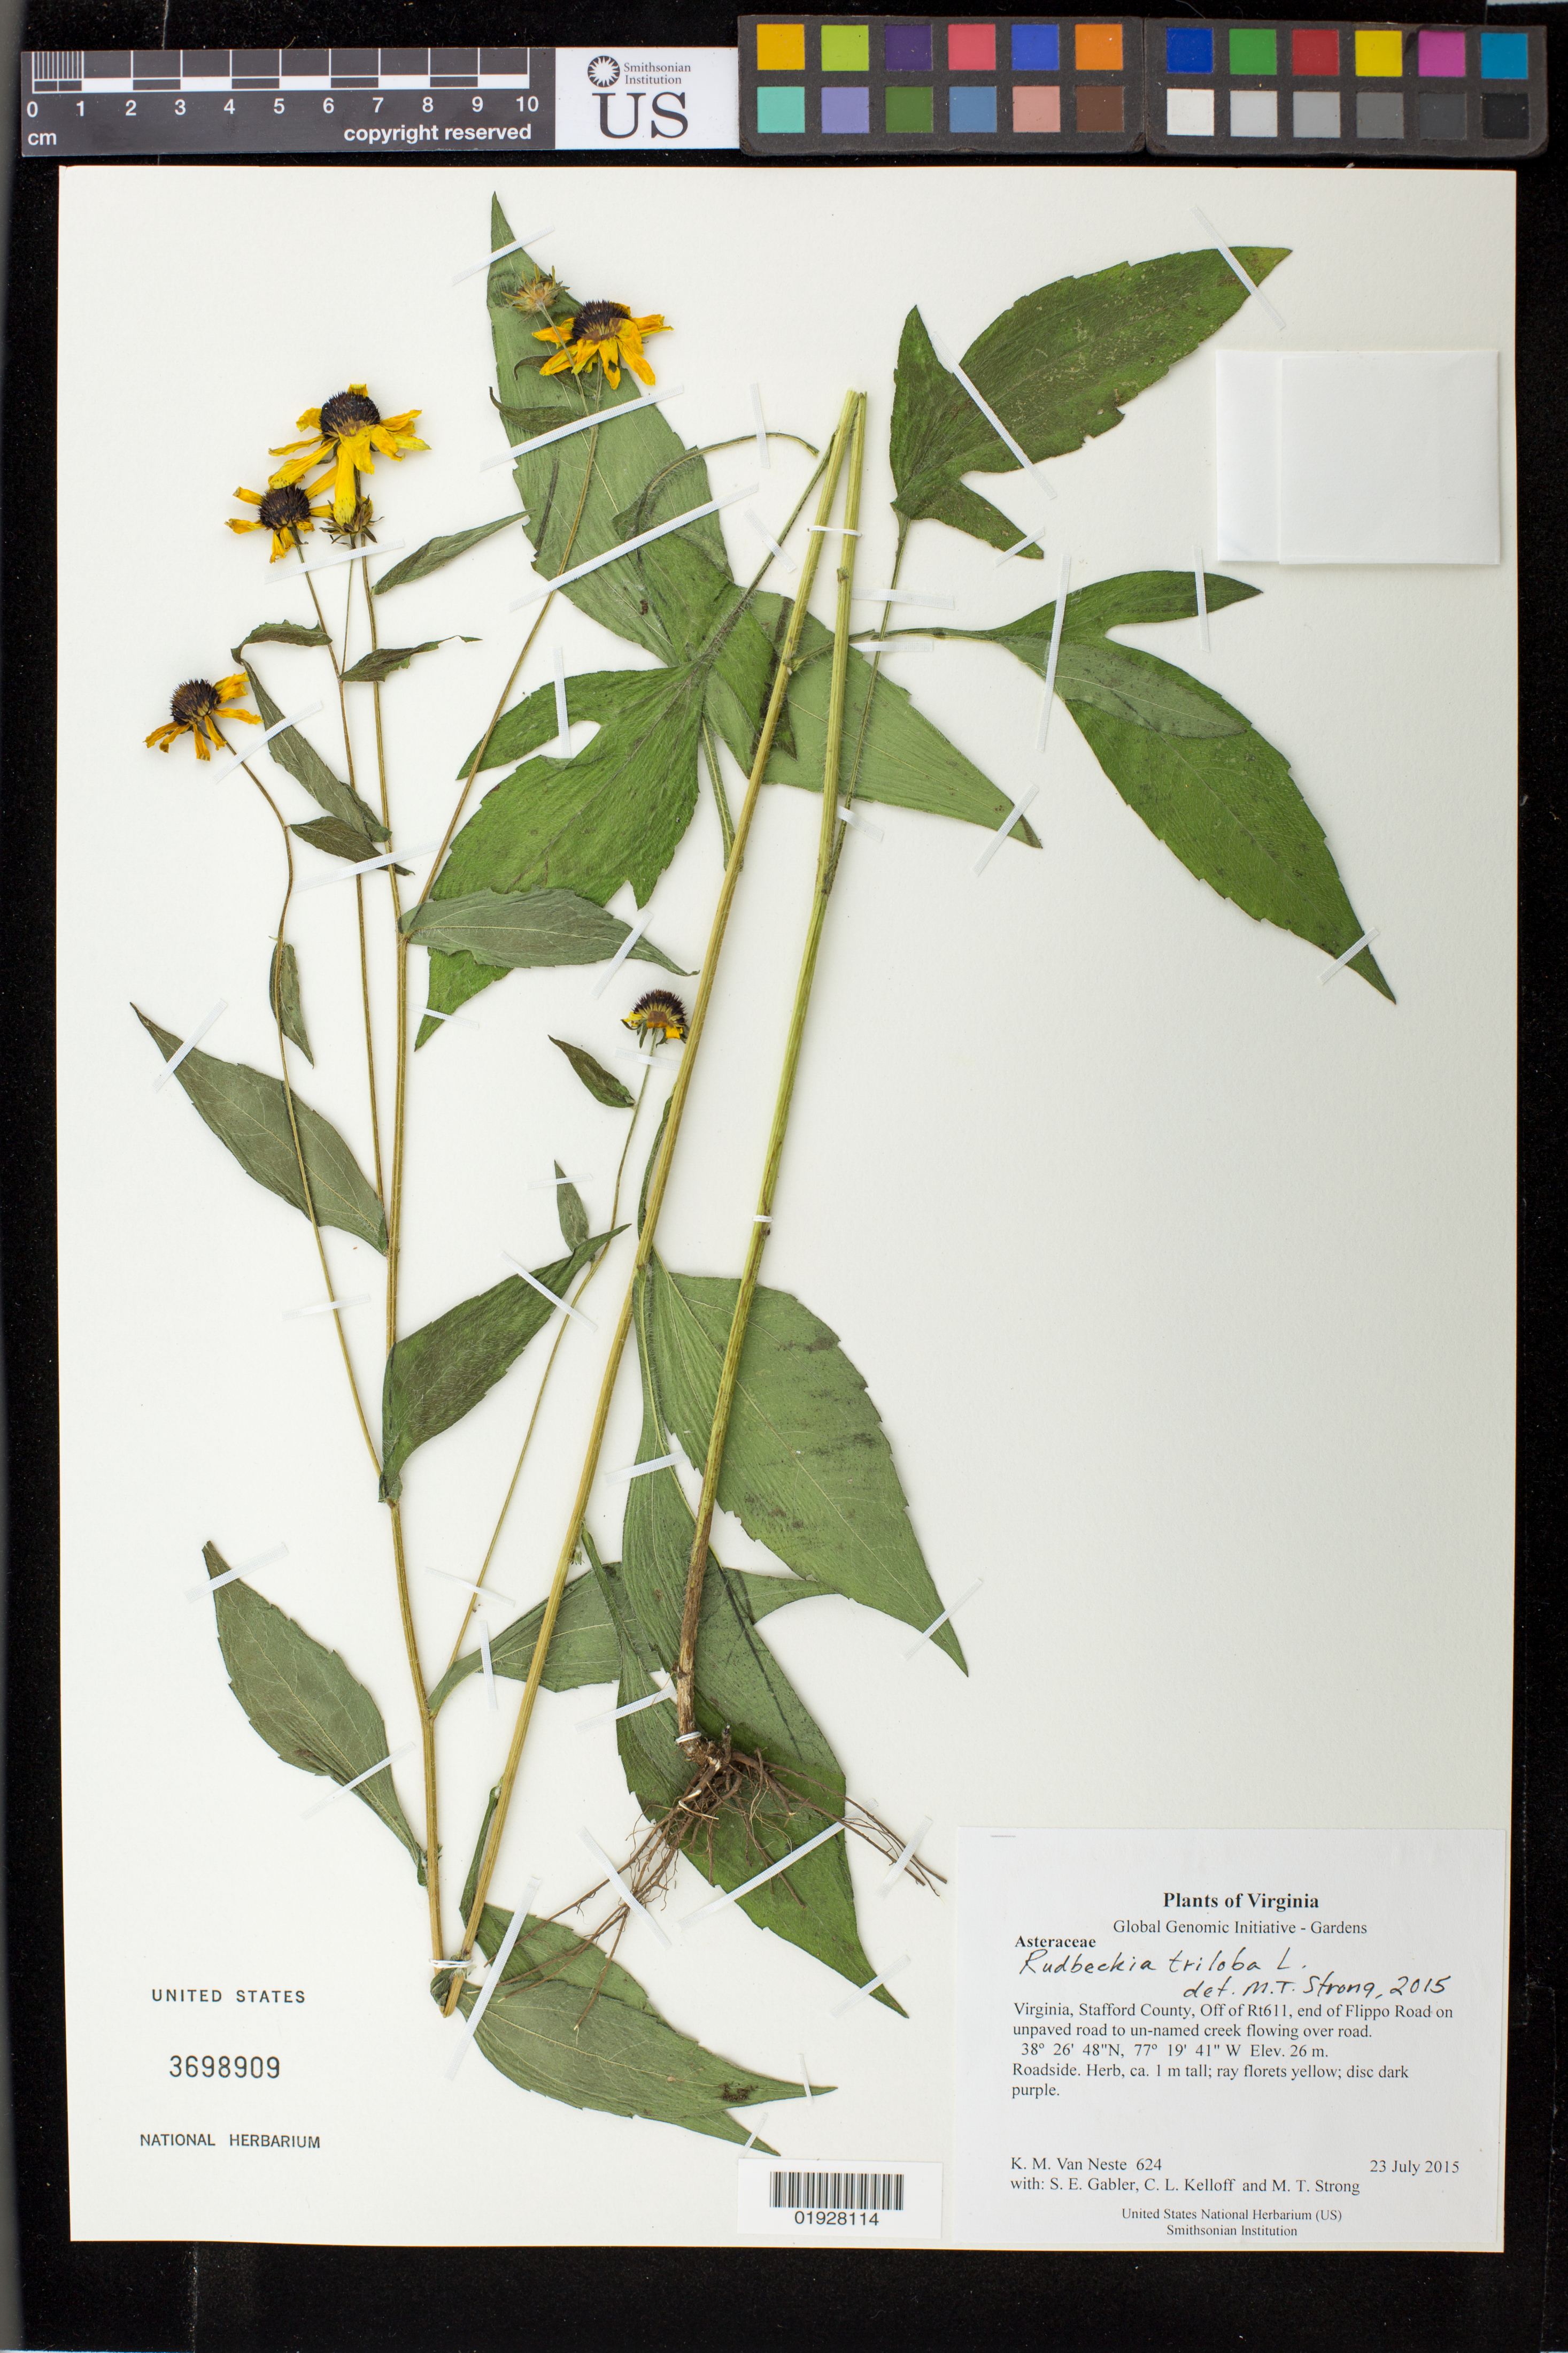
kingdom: Plantae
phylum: Tracheophyta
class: Magnoliopsida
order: Asterales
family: Asteraceae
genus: Rudbeckia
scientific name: Rudbeckia triloba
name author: L.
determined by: Strong, M. T., (US), Smithsonian Institution - National Museum of Natural History (UNITED STATES)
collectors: K. M. Van Neste, S. E. Gabler, C. L. Kelloff & M. T. Strong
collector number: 624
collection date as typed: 23 July 2015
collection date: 2015-07-23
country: United States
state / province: Virginia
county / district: Stafford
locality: Off of Rt611, end of Flippo Road on unpaved road to un-named creek flowing over road.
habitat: Roadside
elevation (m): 26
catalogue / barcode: US 3698909